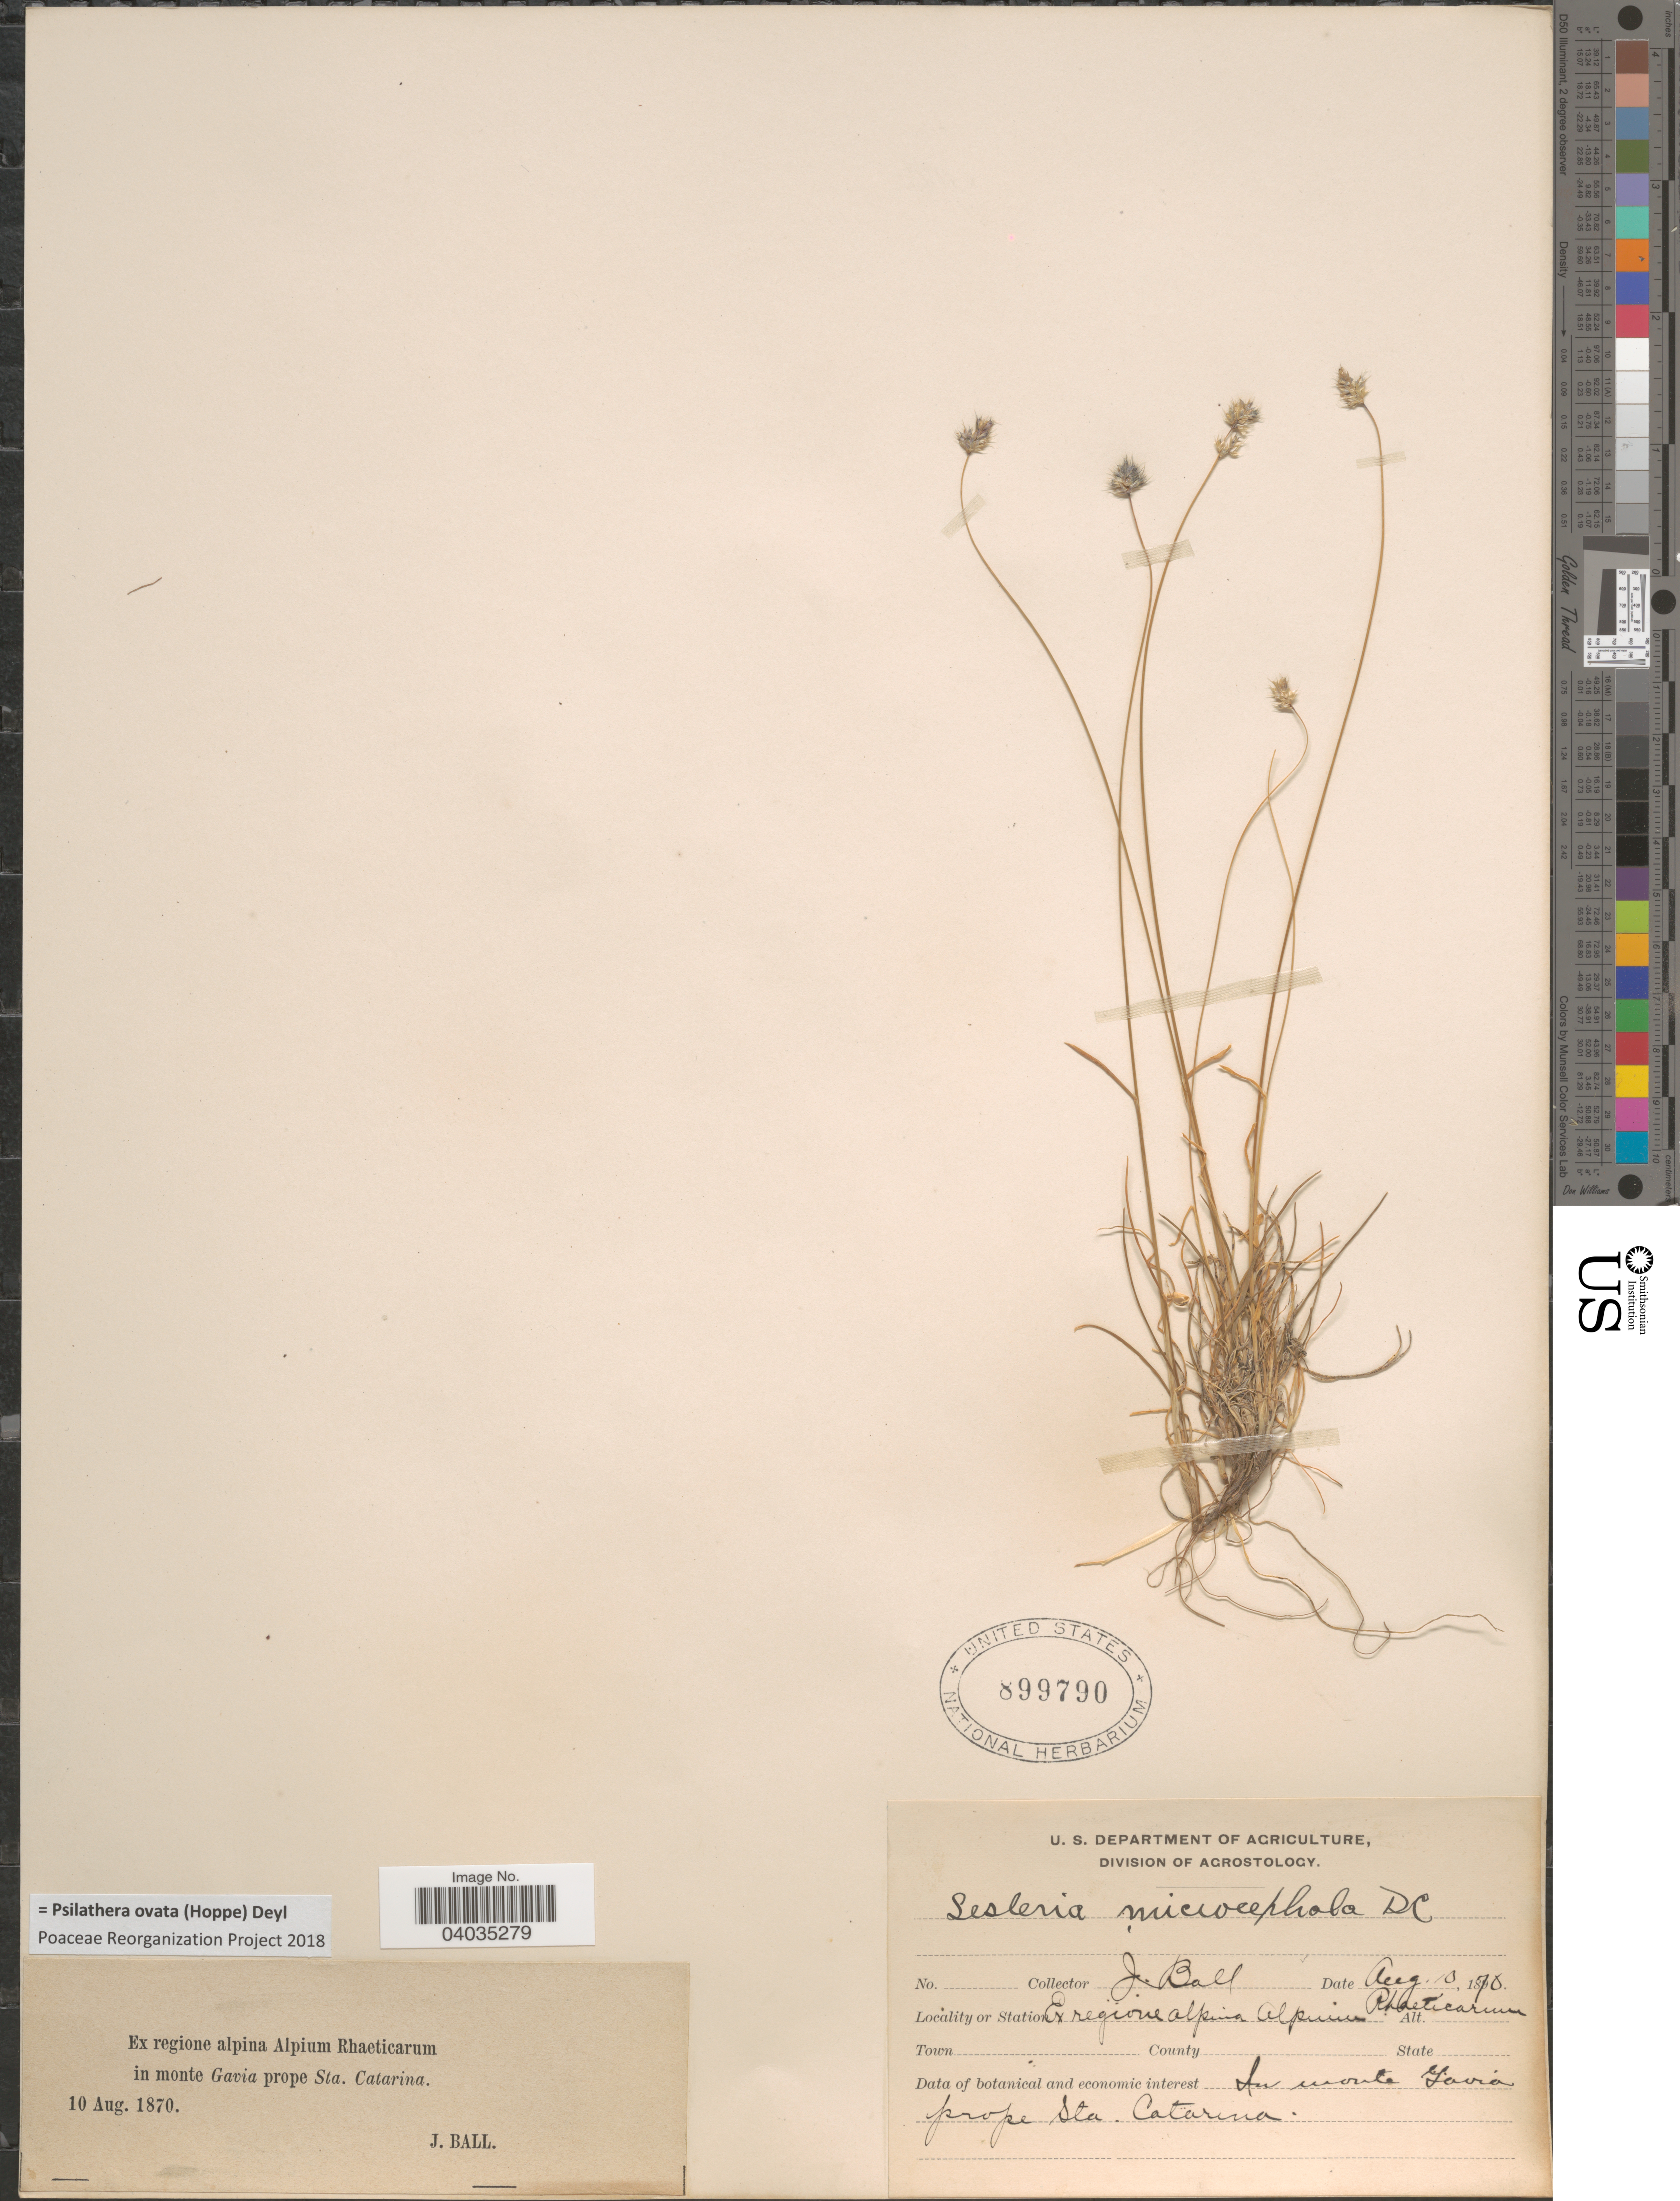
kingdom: Plantae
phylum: Tracheophyta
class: Liliopsida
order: Poales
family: Poaceae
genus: Psilathera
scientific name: Psilathera ovata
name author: (Hoppe) Deyl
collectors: J. Ball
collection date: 1870-08-10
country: Italy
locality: Station Ex regione alpina Alpium Rhaeticarum in monte Gavia prope Sta. Catarina.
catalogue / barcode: US 899790